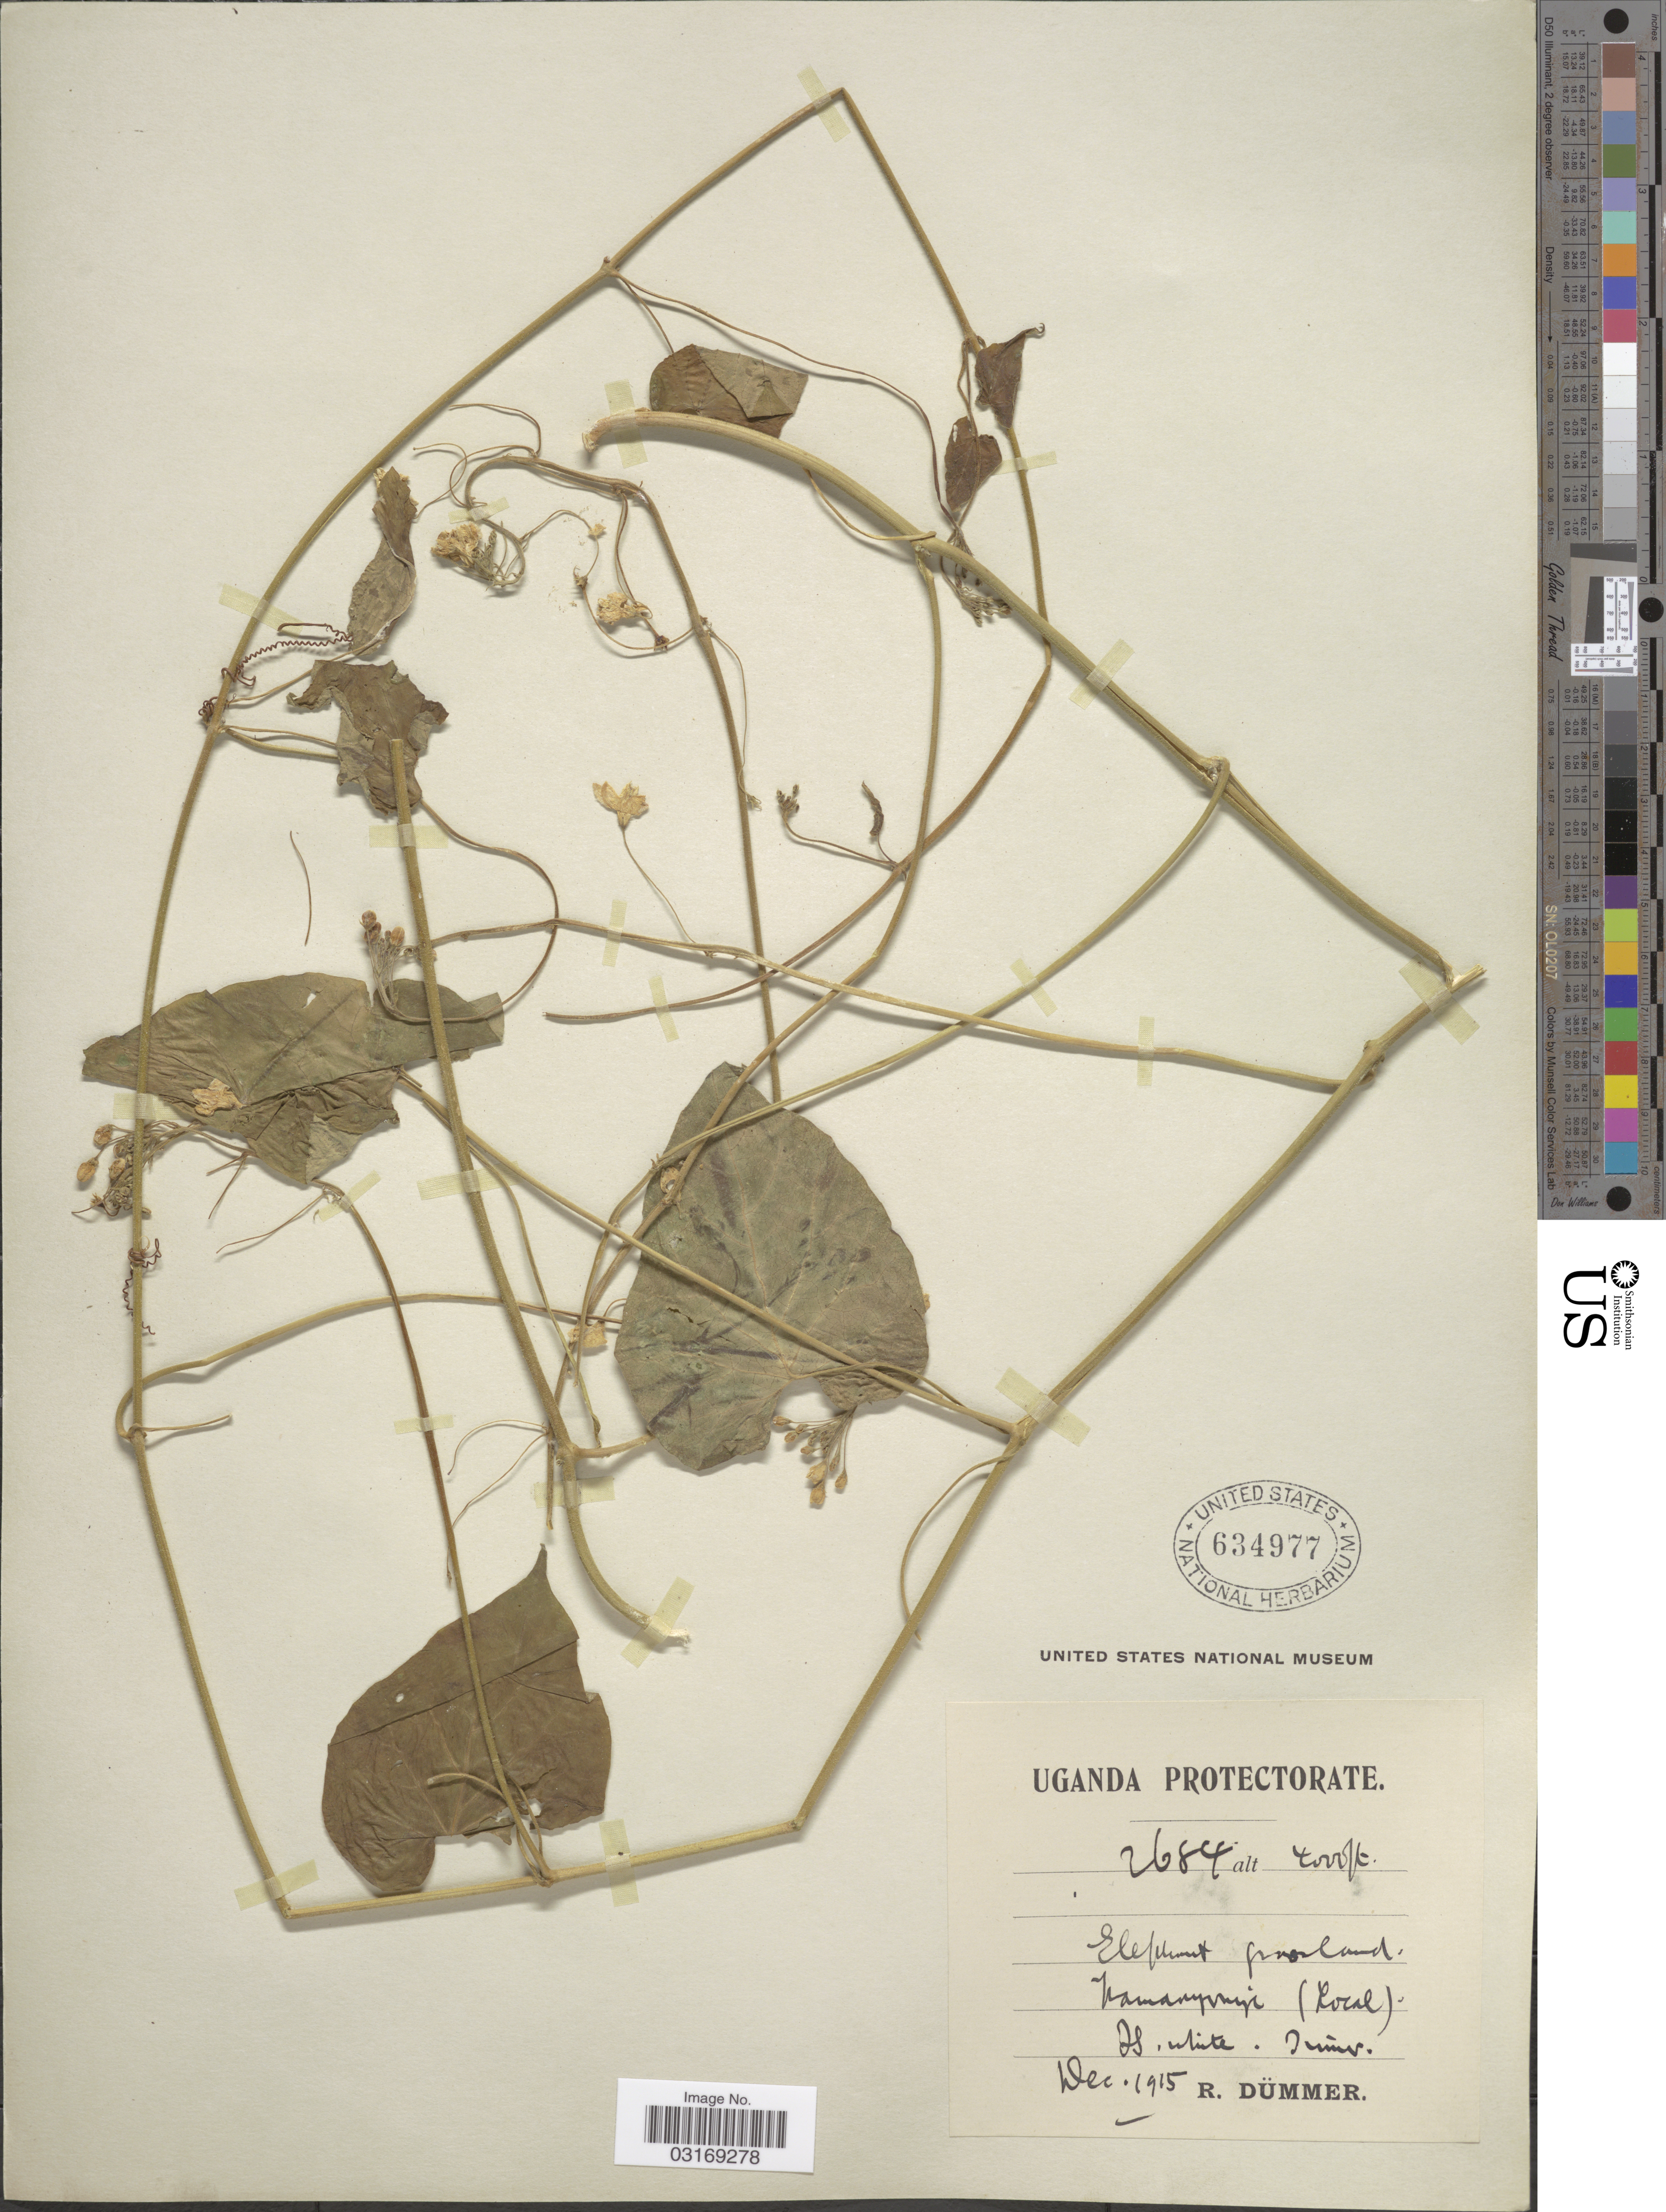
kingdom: Plantae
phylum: Tracheophyta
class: Magnoliopsida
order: Gentianales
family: Apocynaceae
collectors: R. A. Dümmer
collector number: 2684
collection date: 1915-12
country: Uganda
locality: Namanyonyi.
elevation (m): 1219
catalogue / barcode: US 634977